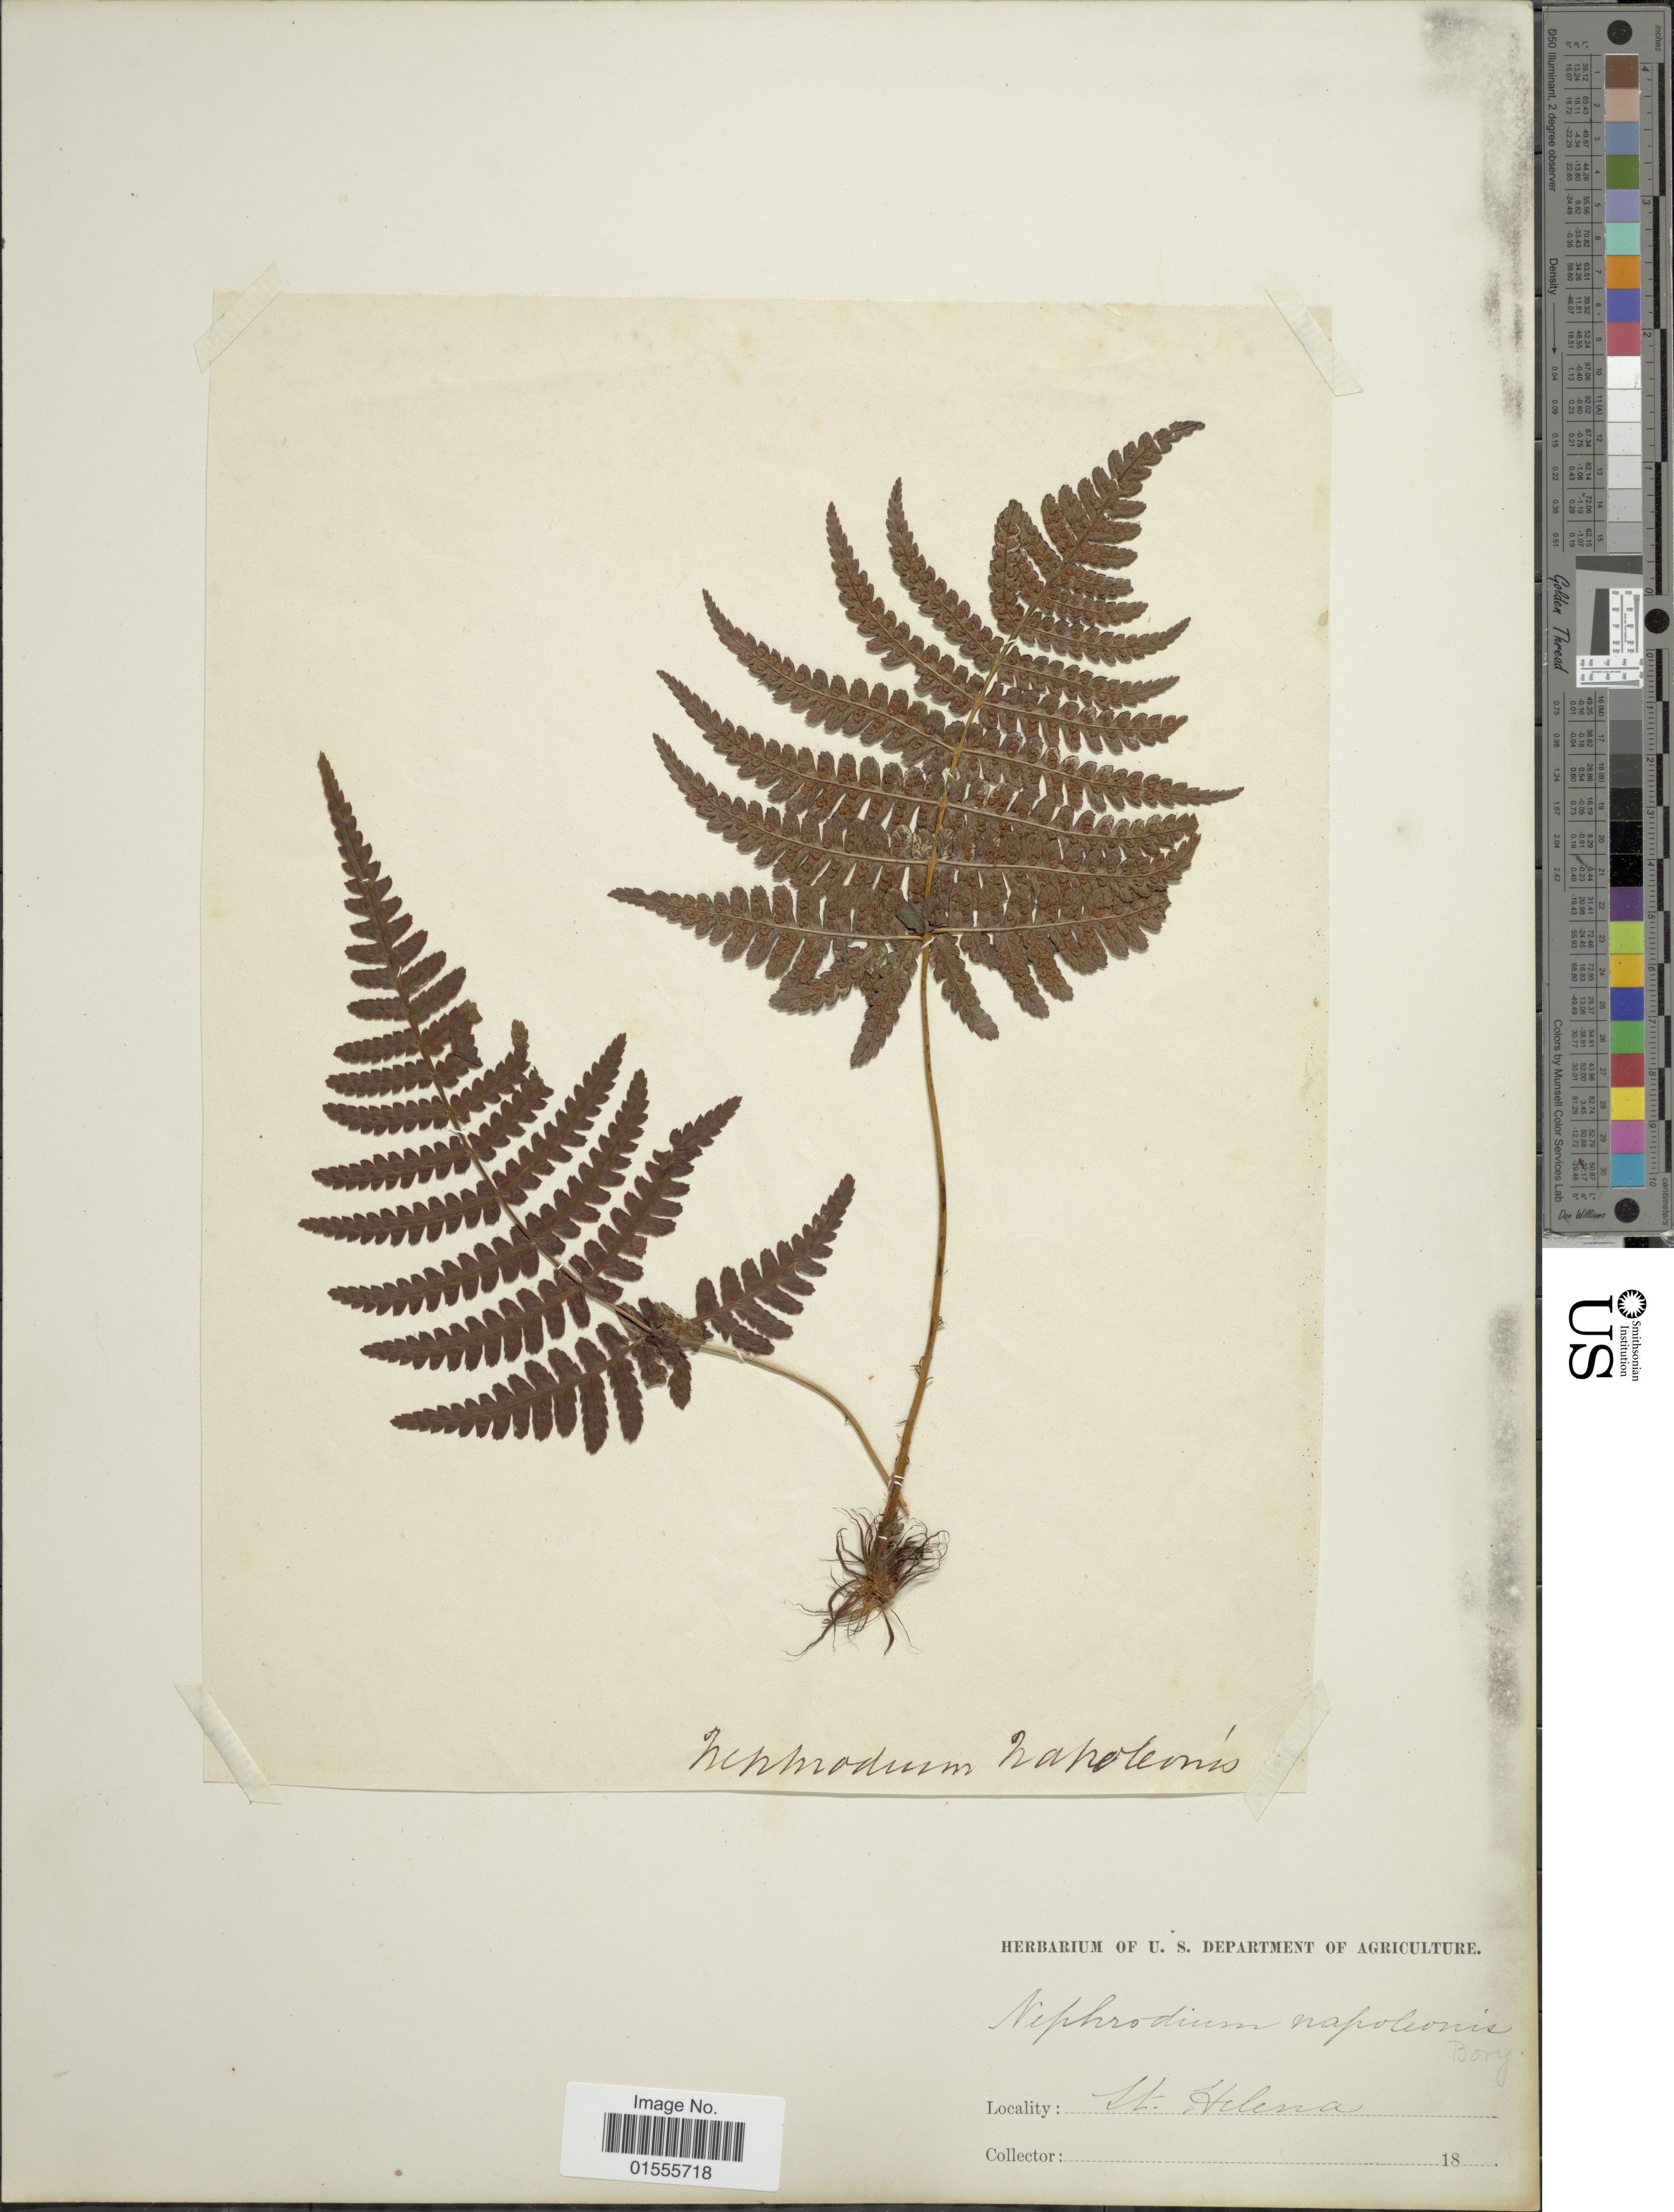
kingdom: Plantae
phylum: Tracheophyta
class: Polypodiopsida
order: Polypodiales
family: Dryopteridaceae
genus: Dryopteris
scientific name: Dryopteris napoleonis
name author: Kuntze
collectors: Facchini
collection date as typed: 18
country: St. Helena Islands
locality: St Helena